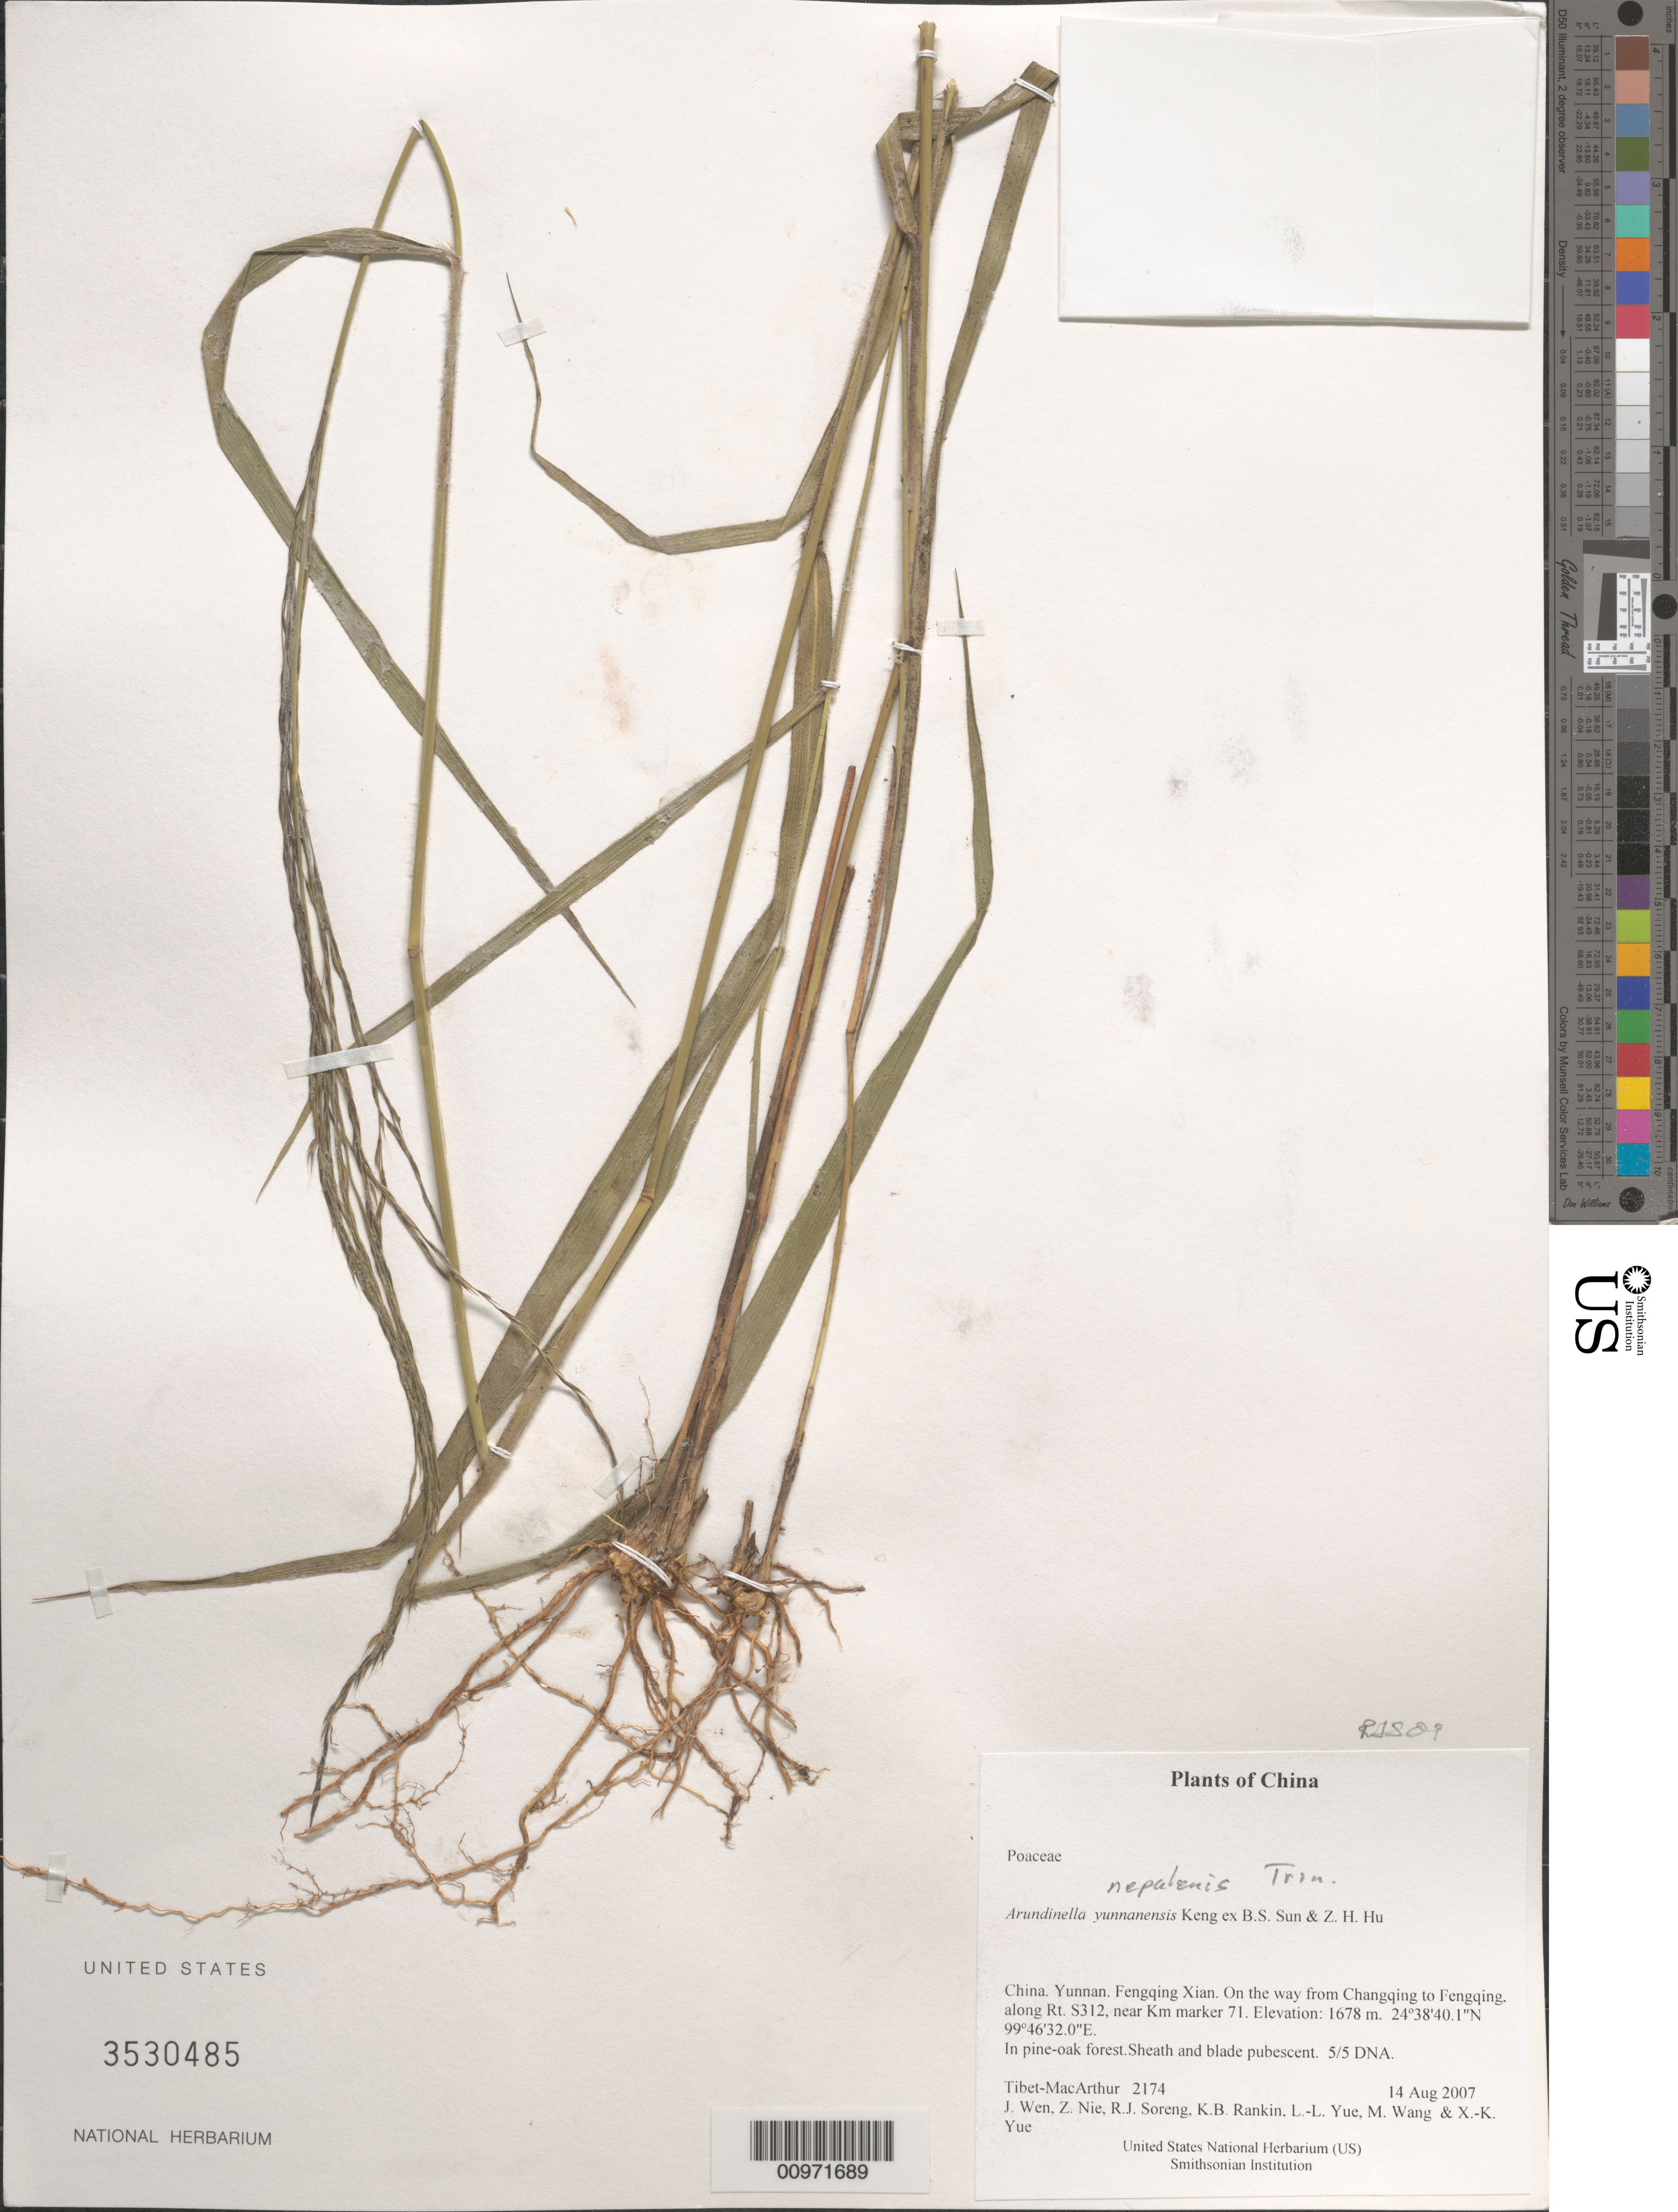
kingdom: Plantae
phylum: Tracheophyta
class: Liliopsida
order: Poales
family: Poaceae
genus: Arundinella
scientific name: Arundinella nepalensis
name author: Trin.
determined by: Soreng, Robert J., Research Associate (BOT), Smithsonian Institution - National Museum of Natural History (UNITED STATES)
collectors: Tibet-MacArthur, J. Wen, Z. Nie, R. J. Soreng, K. Rankin, L. Yue, M. Wang & X. Yue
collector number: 2174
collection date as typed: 14 Aug 2007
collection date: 2007-08-14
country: China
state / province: Yunnan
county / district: Fengqing Xian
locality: On the way from Changqing to Fengqing, along Rt. S312, near Km marker 71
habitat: In pine-oak forest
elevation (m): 1678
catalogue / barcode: US 3530485